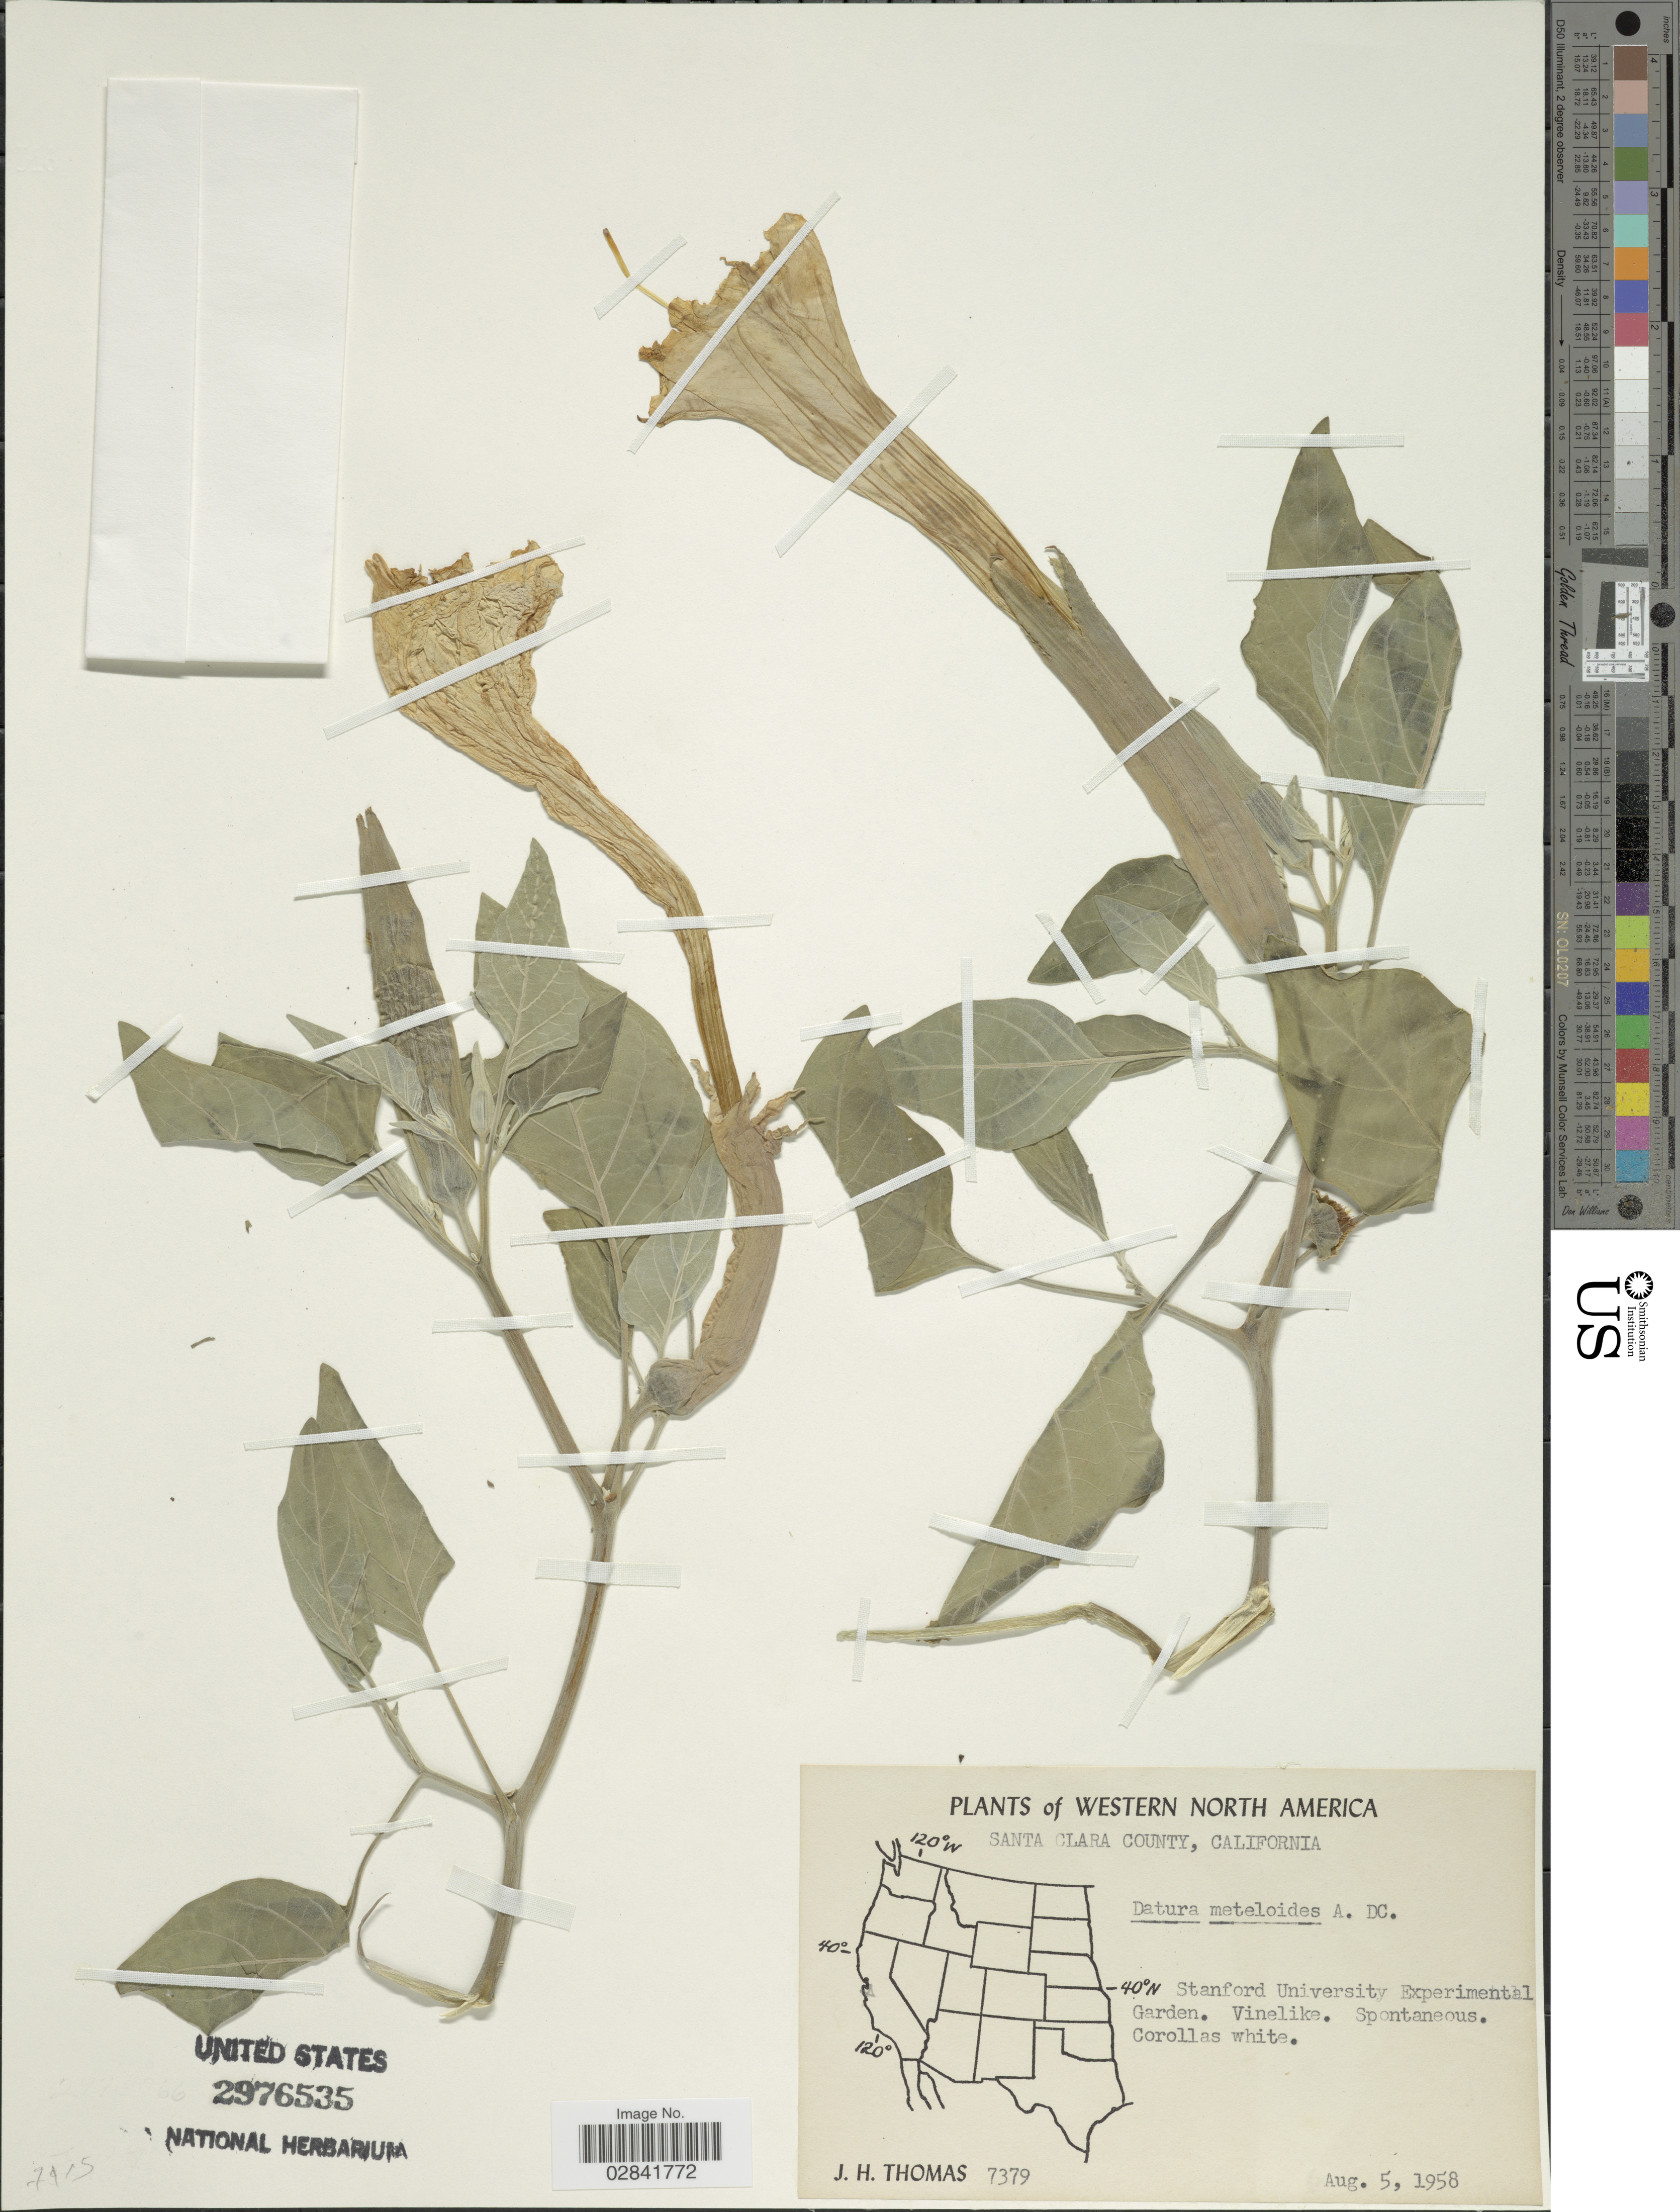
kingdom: Plantae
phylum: Tracheophyta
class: Magnoliopsida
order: Solanales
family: Solanaceae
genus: Datura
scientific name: Datura innoxia subsp. quinquecuspidata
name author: (Torr.) A.S. Barclay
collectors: J. H. Thomas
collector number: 7379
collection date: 1958-08-05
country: United States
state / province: California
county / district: Santa Clara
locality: Western North America. Santa Clara County. Stanford Experimental Garden.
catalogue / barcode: US 2976535